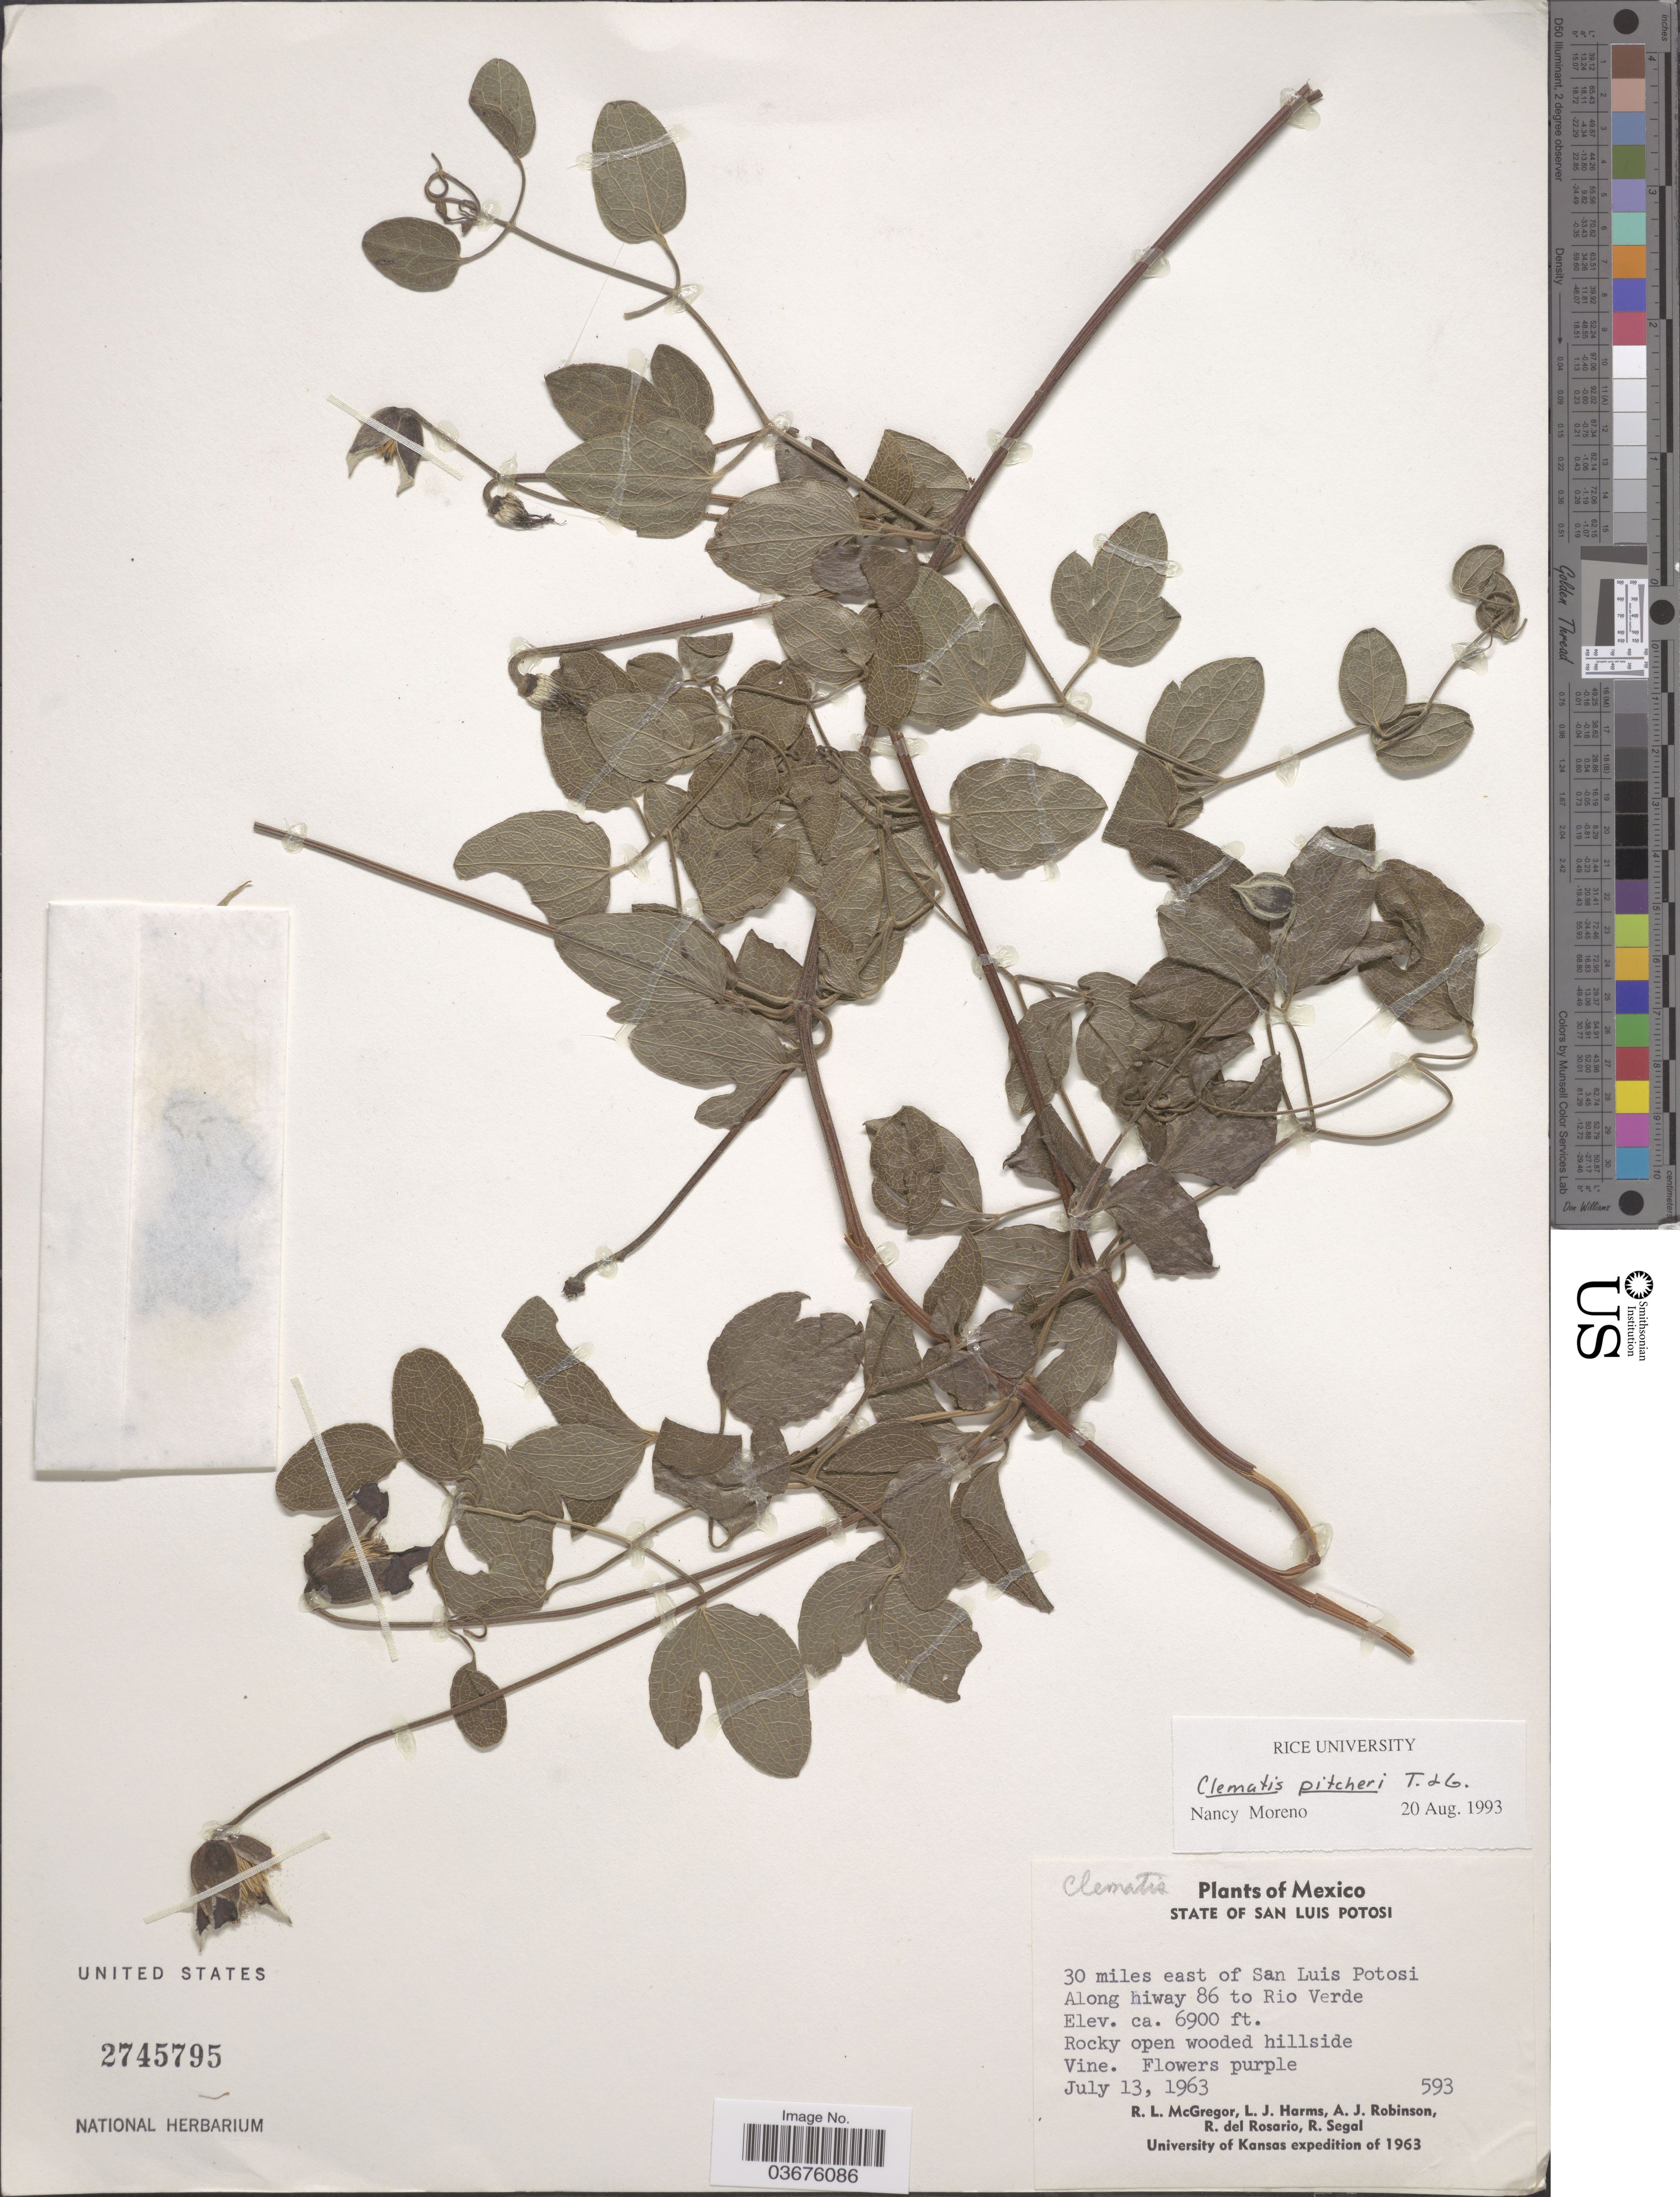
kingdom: Plantae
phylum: Tracheophyta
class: Magnoliopsida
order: Ranunculales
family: Ranunculaceae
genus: Clematis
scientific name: Clematis pitcheri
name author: Torr. & A. Gray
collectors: R. McGregor, L. Harms, A. J. Robinson, R. del Rosario & R. Segal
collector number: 593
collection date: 1963-07-13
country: Mexico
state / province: San Luis Potosí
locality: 30 miles east of San Luis Potosi. Along hiway 86 to Rio Verde.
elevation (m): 2103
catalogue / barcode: US 2745795